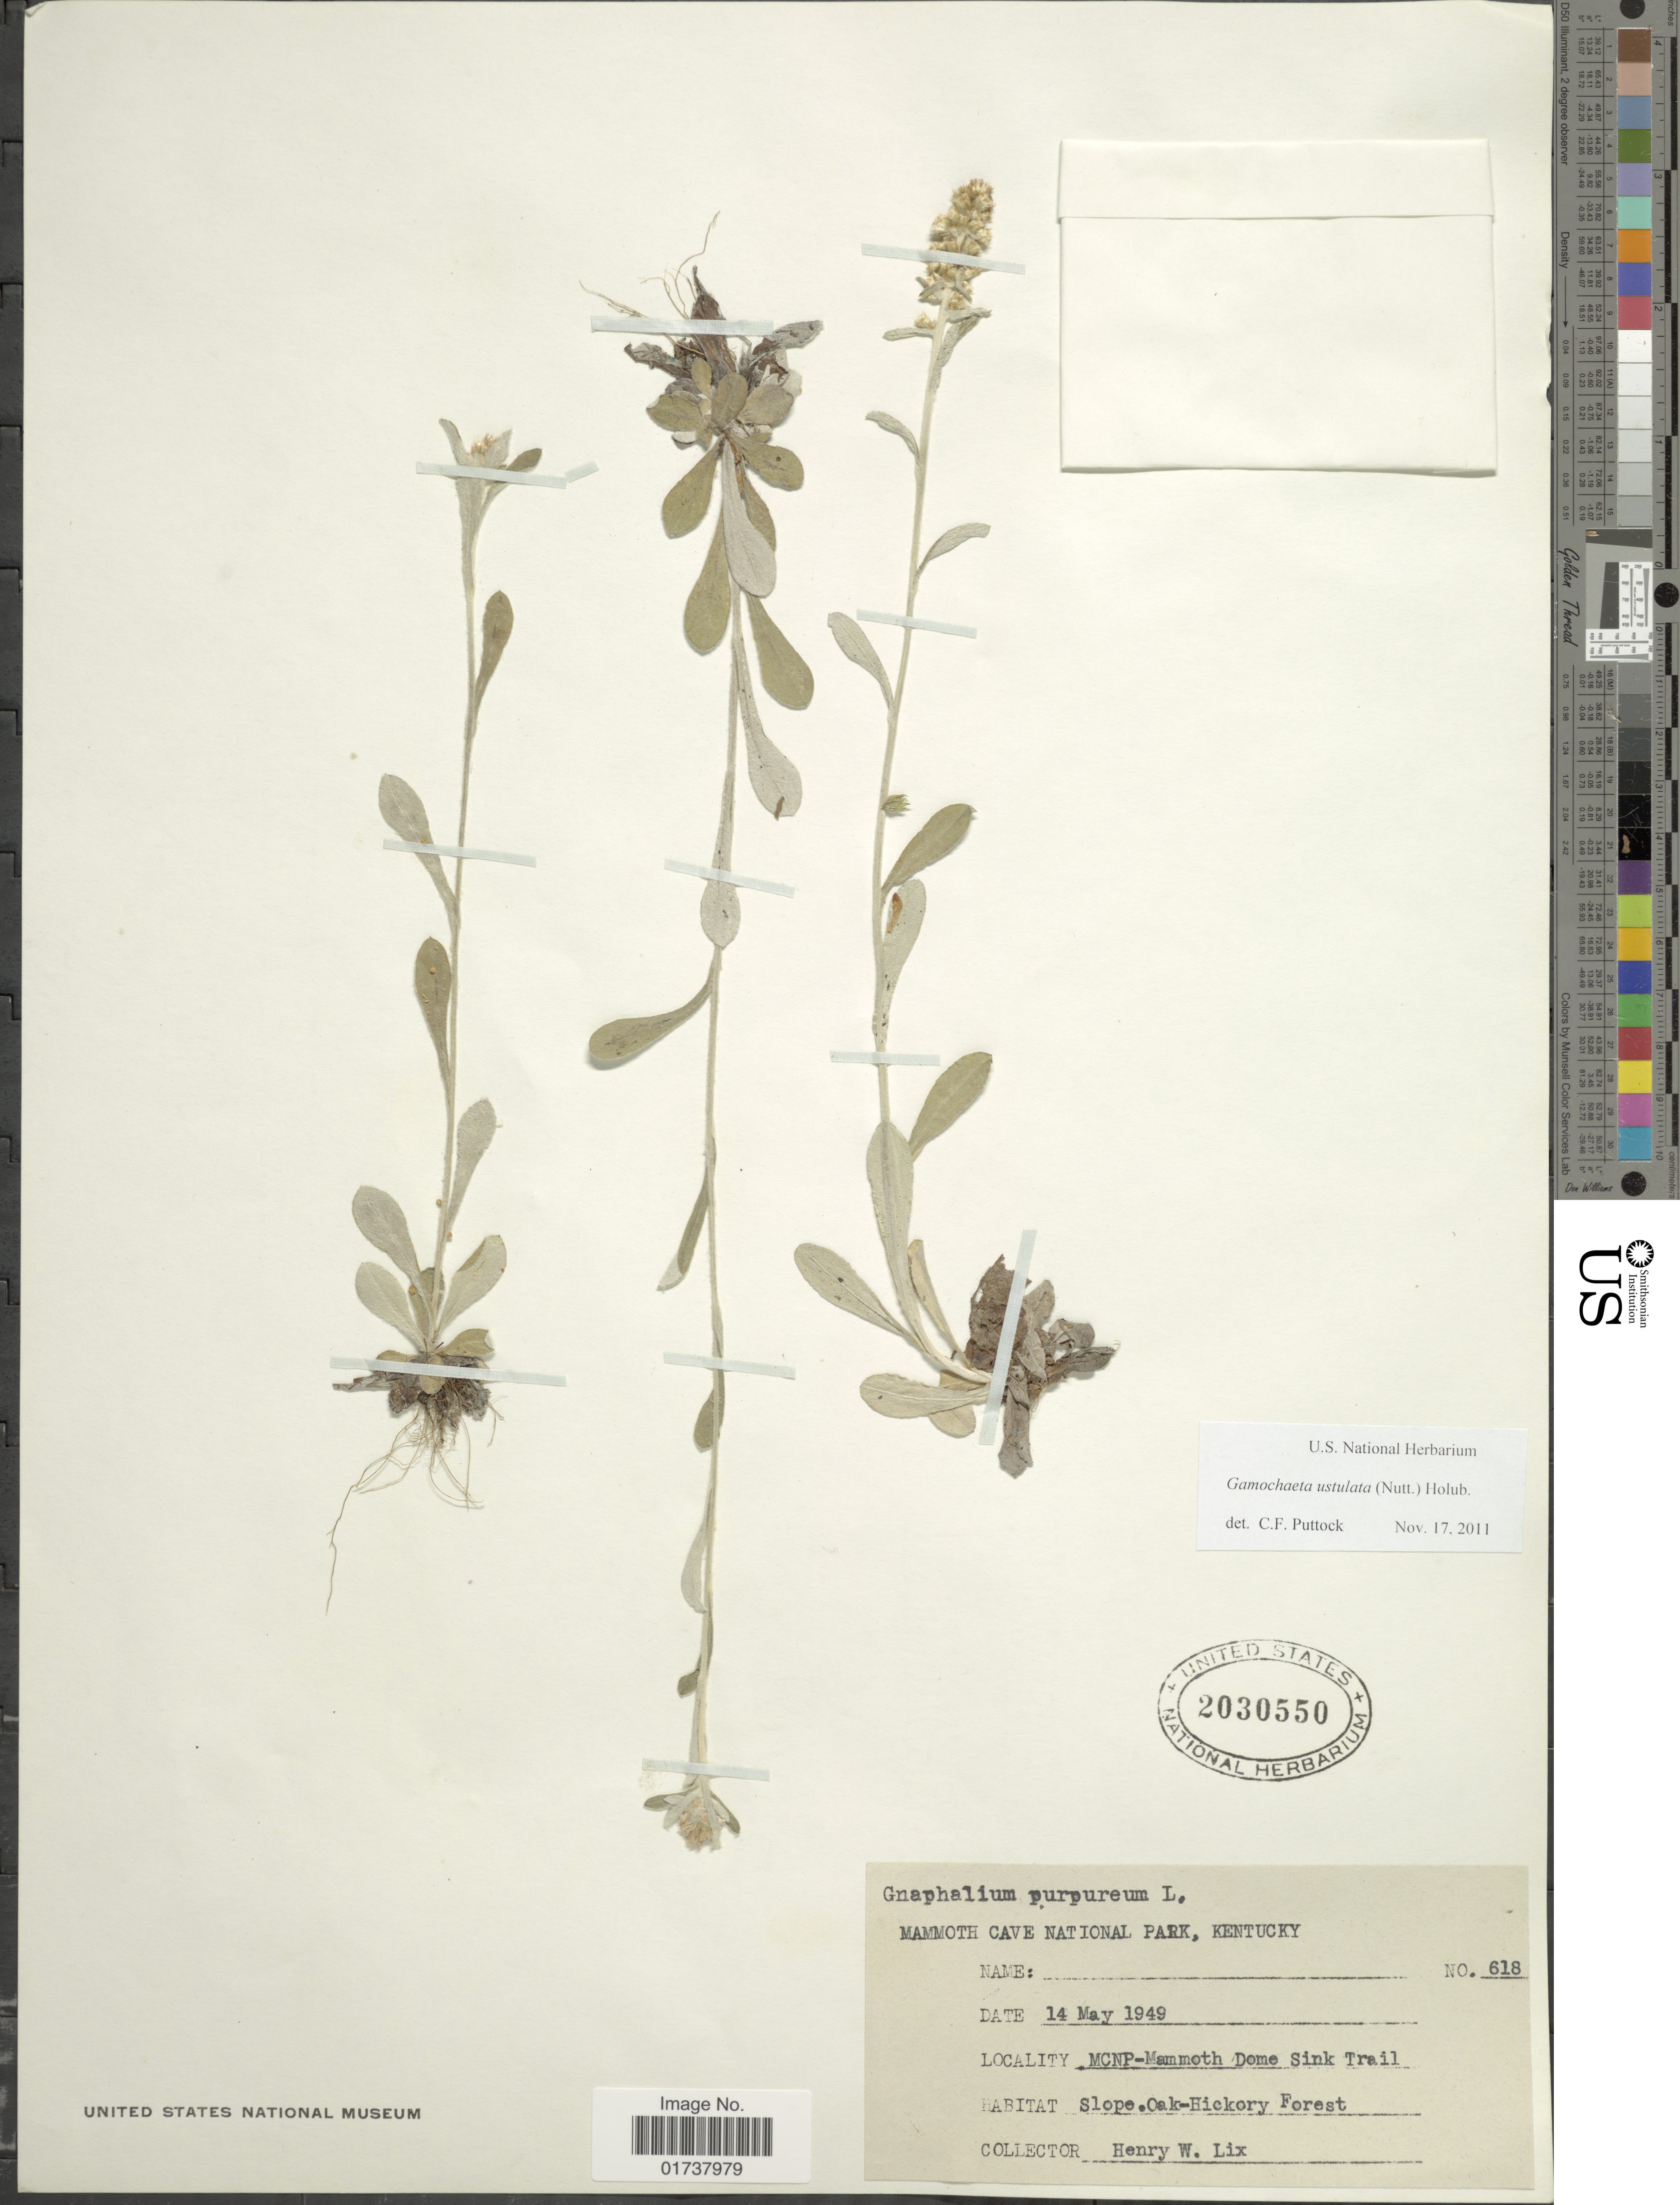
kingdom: Plantae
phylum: Tracheophyta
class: Magnoliopsida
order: Asterales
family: Asteraceae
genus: Gamochaeta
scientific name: Gamochaeta purpurea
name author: (L.) Cabrera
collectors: H. W. Lix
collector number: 618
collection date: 1949-05-14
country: United States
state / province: Kentucky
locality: Mammoth Cave National Park, MCNP - Mammoth Dome Sink Trail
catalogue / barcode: US 2030550